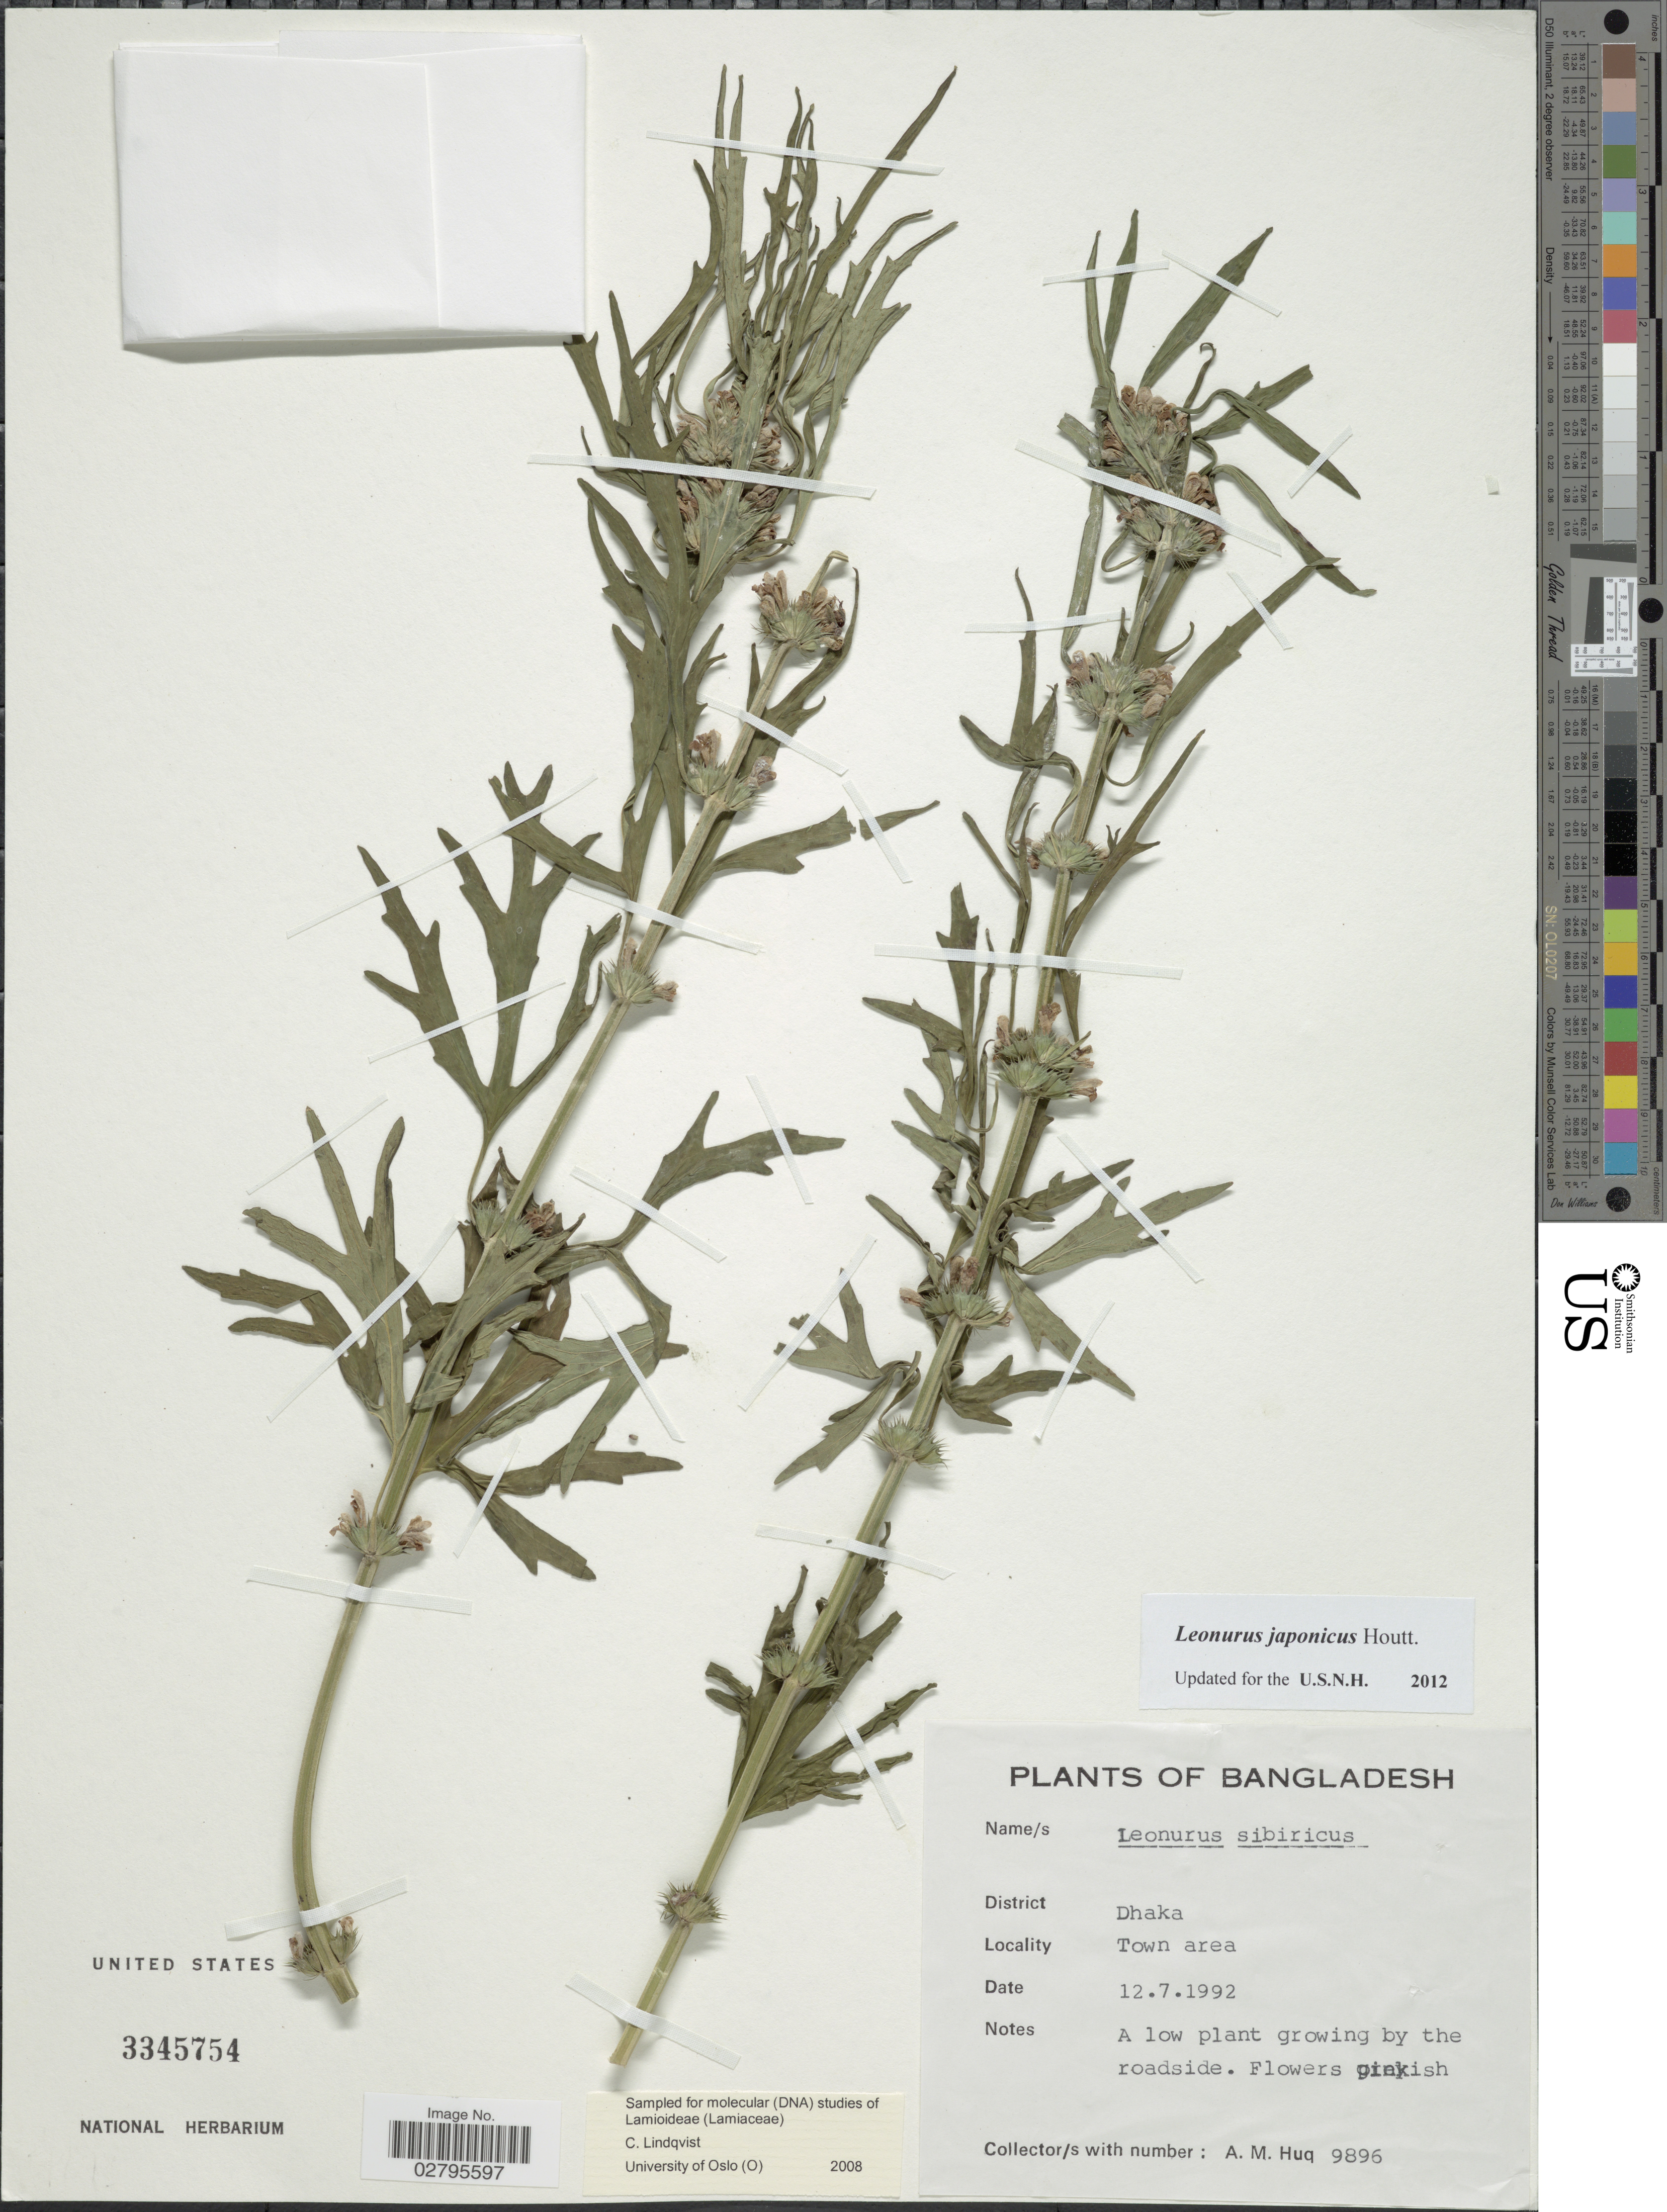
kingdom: Plantae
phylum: Tracheophyta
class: Magnoliopsida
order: Lamiales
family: Lamiaceae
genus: Leonurus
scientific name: Leonurus japonicus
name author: Houtt.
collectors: A. M. Huq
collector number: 9896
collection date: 1992-07-12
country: Bangladesh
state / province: Dhaka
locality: District Dhaka. Town area.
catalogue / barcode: US 3345754